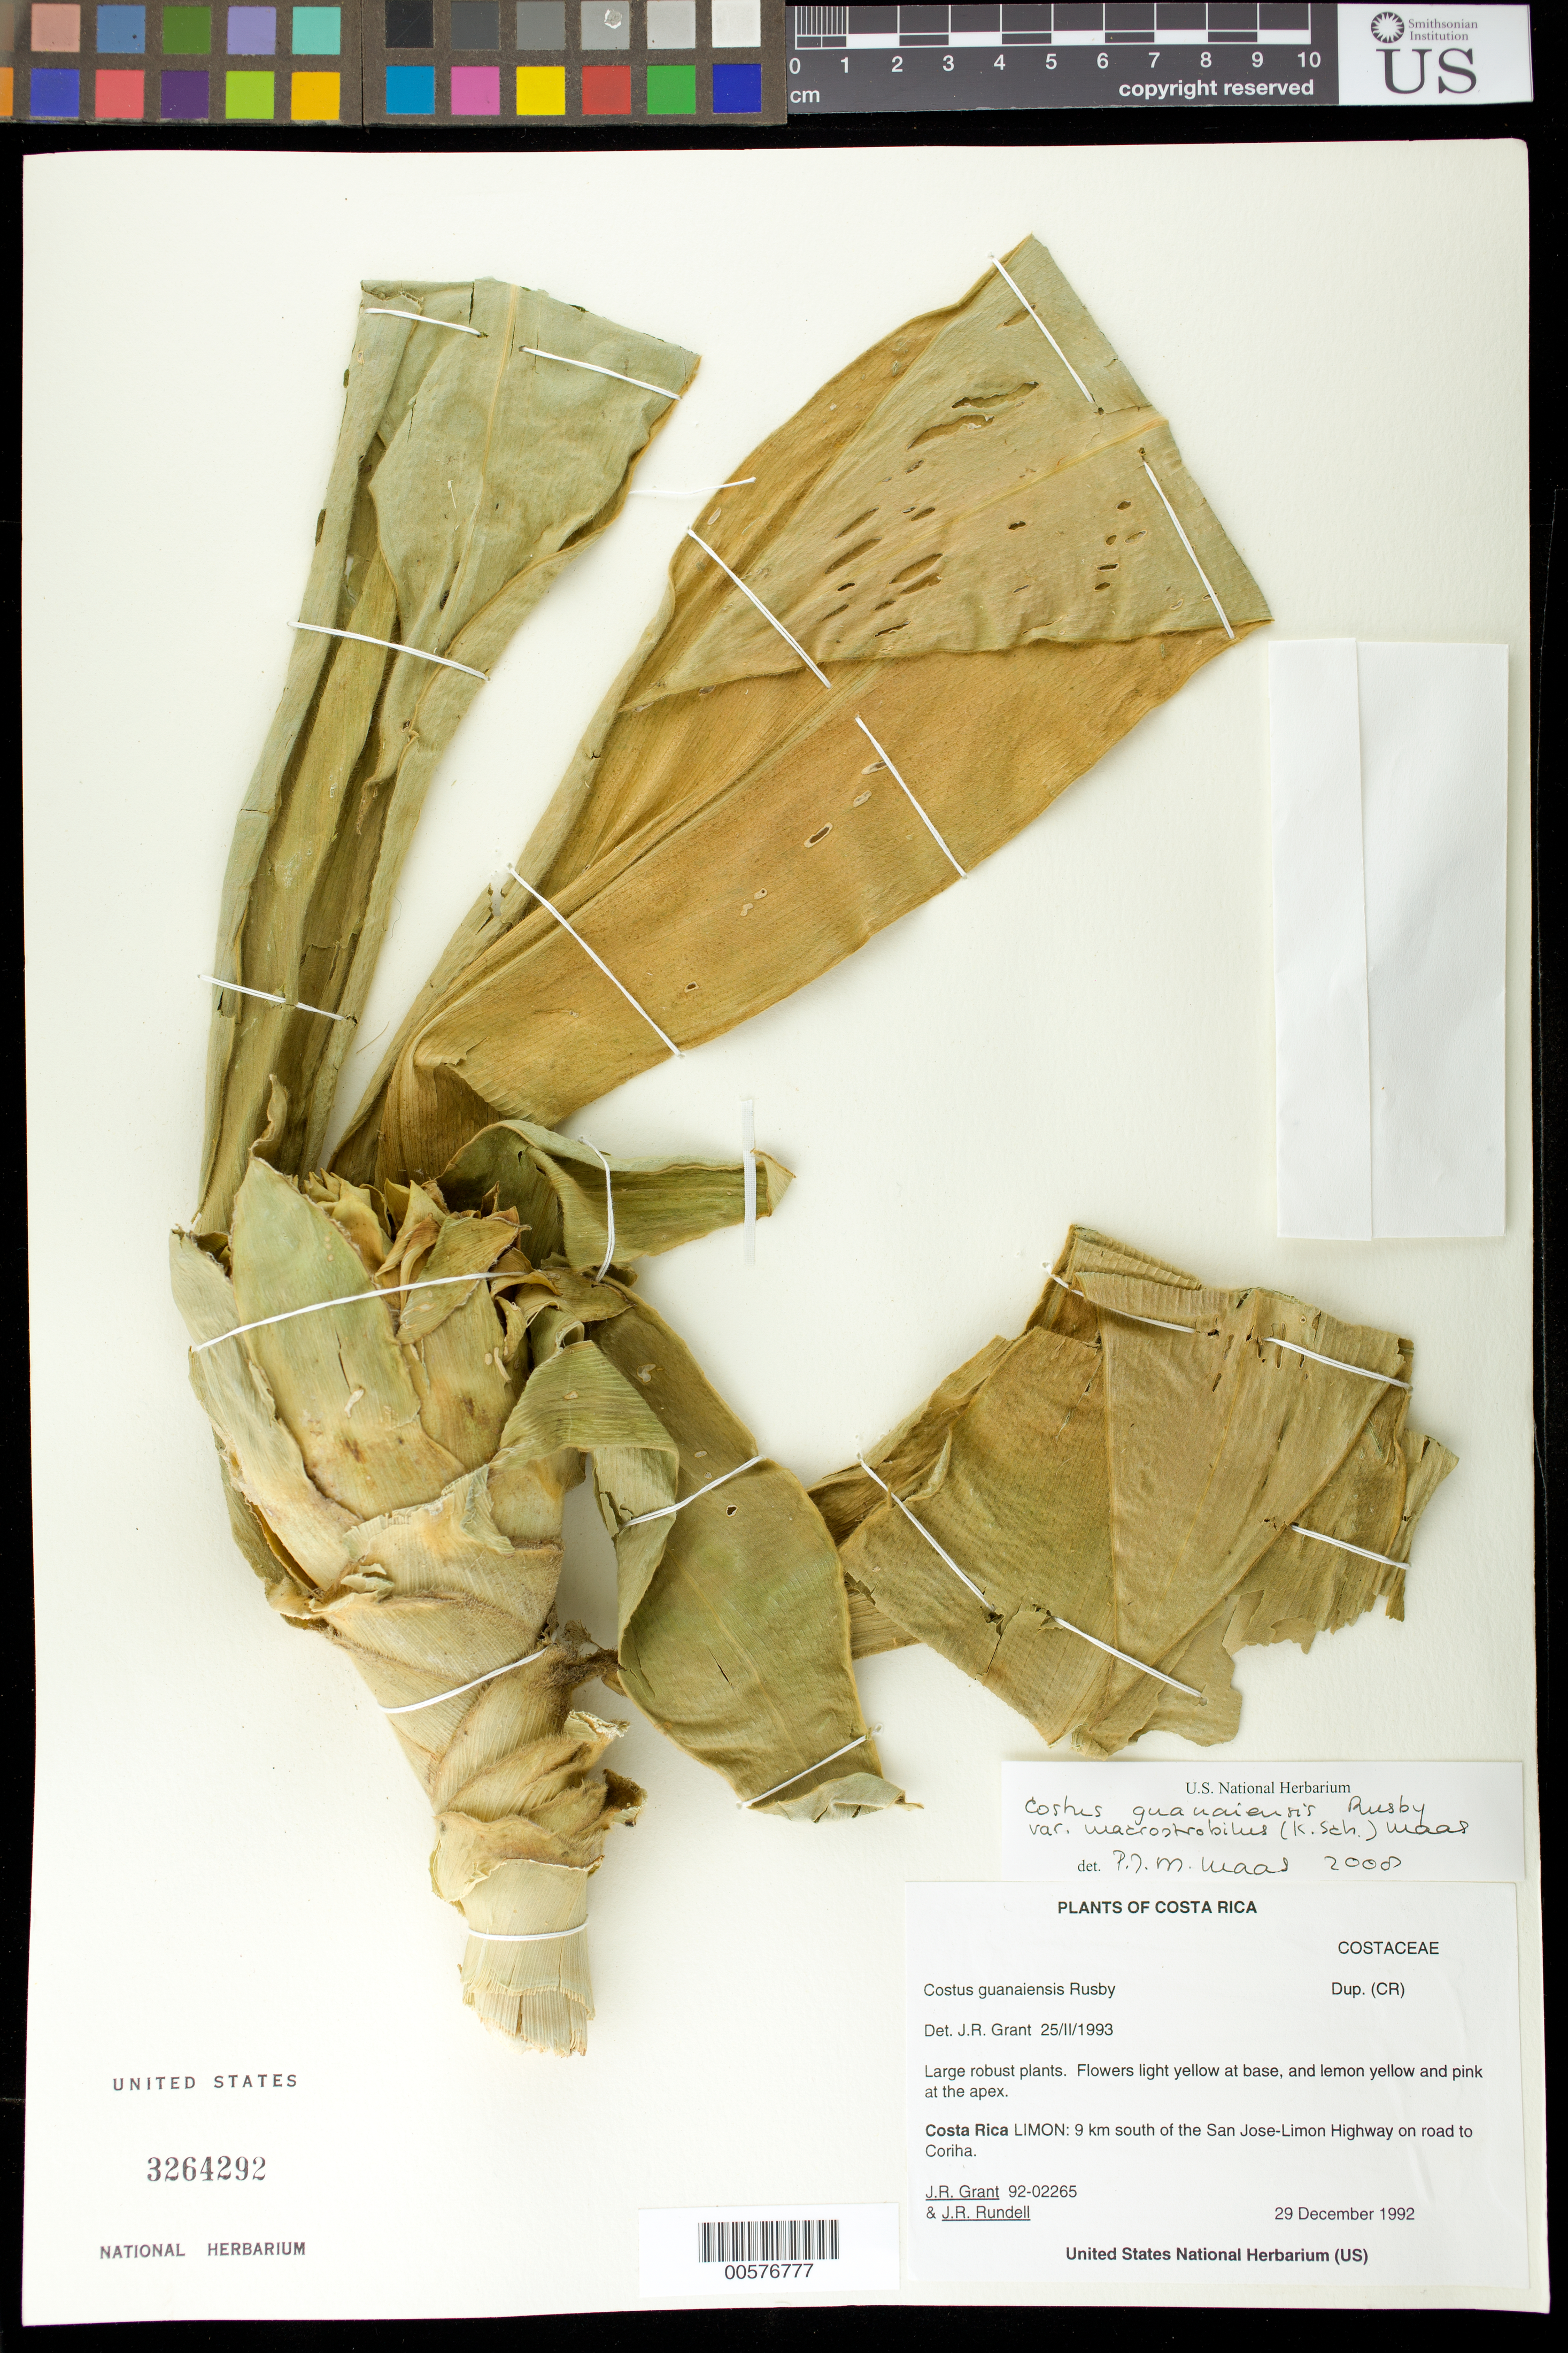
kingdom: Plantae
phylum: Tracheophyta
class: Liliopsida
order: Zingiberales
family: Costaceae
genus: Costus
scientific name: Costus guanaiensis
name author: Rusby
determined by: Grant, J. R., (SWITZERLAND)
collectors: J. Grant & J. R. Rundell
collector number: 92-02265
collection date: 1992-12-29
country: Costa Rica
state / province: Limón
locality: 9 km S of the San Jose-Limon Highway on road to Coriha.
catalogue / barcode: US 3264292